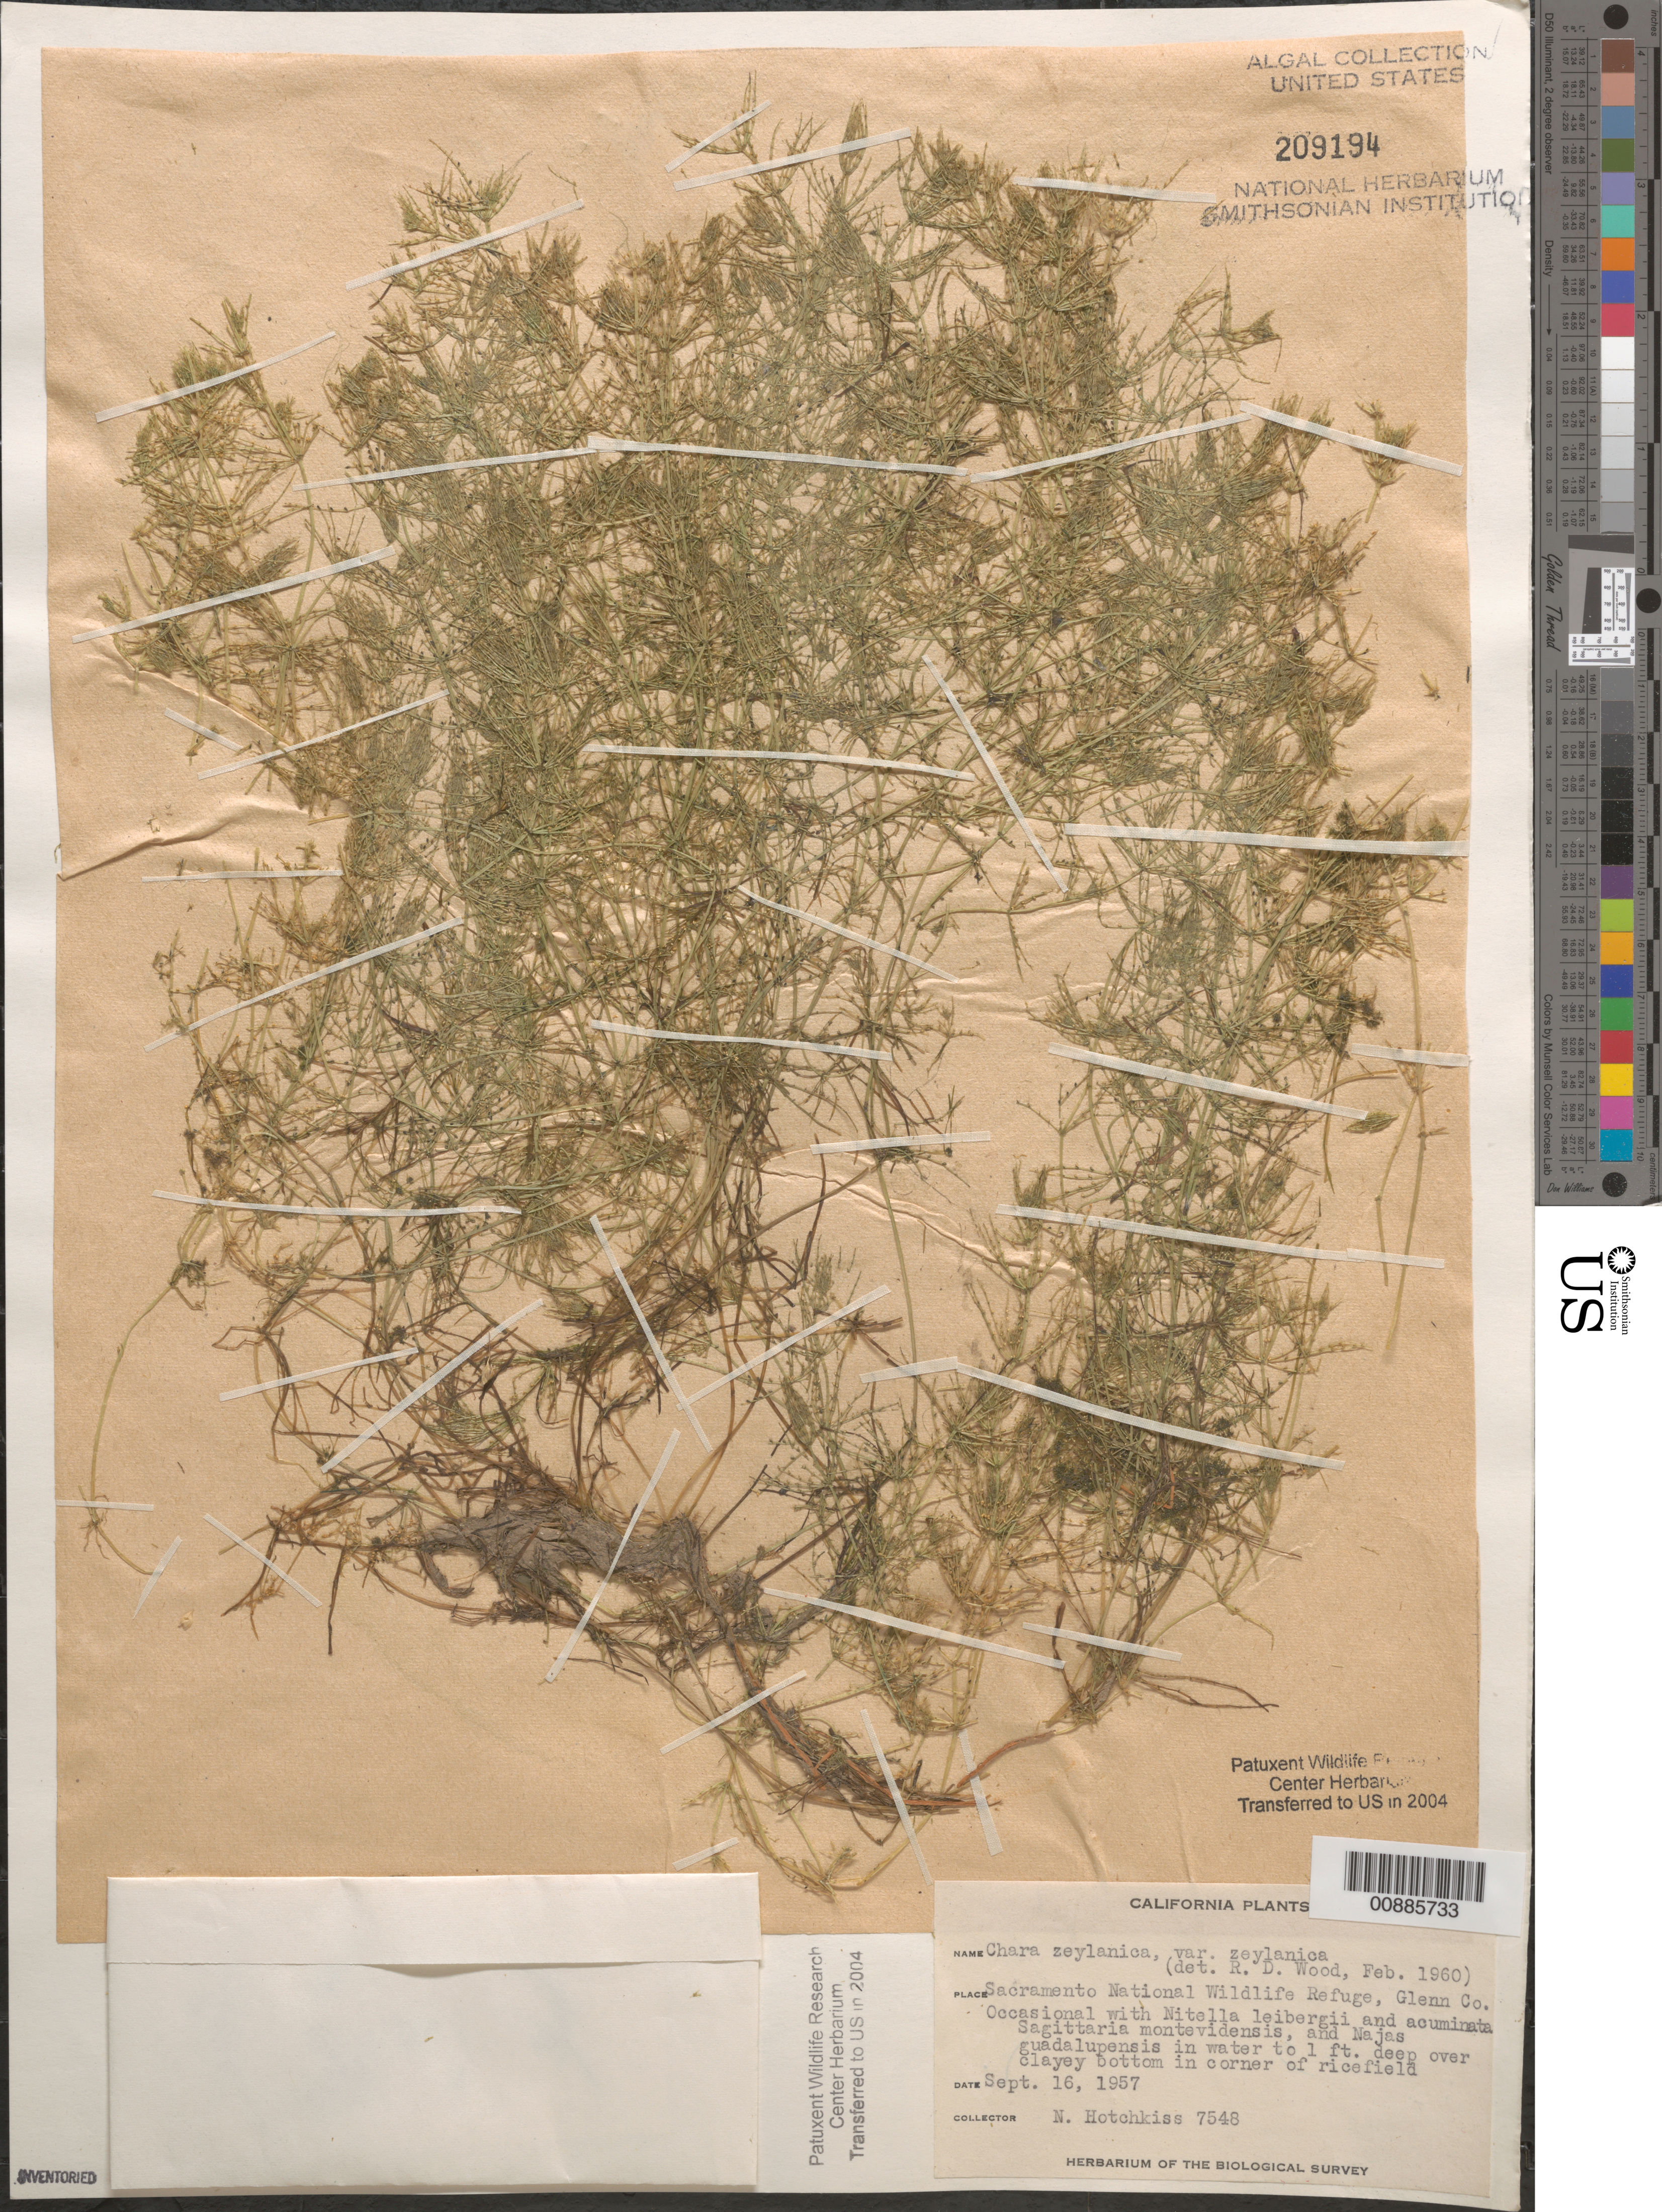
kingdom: Plantae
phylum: Charophyta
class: Charophyceae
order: Charales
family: Characeae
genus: Chara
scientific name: Chara zeylanica var. zeylanica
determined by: Wood, R. D.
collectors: N. Hotchkiss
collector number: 7548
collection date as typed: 16 Sep 1957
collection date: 1957-09-16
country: United States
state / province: California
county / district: Glenn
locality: Sacramento National Wildlife Refuge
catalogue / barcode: US 209194